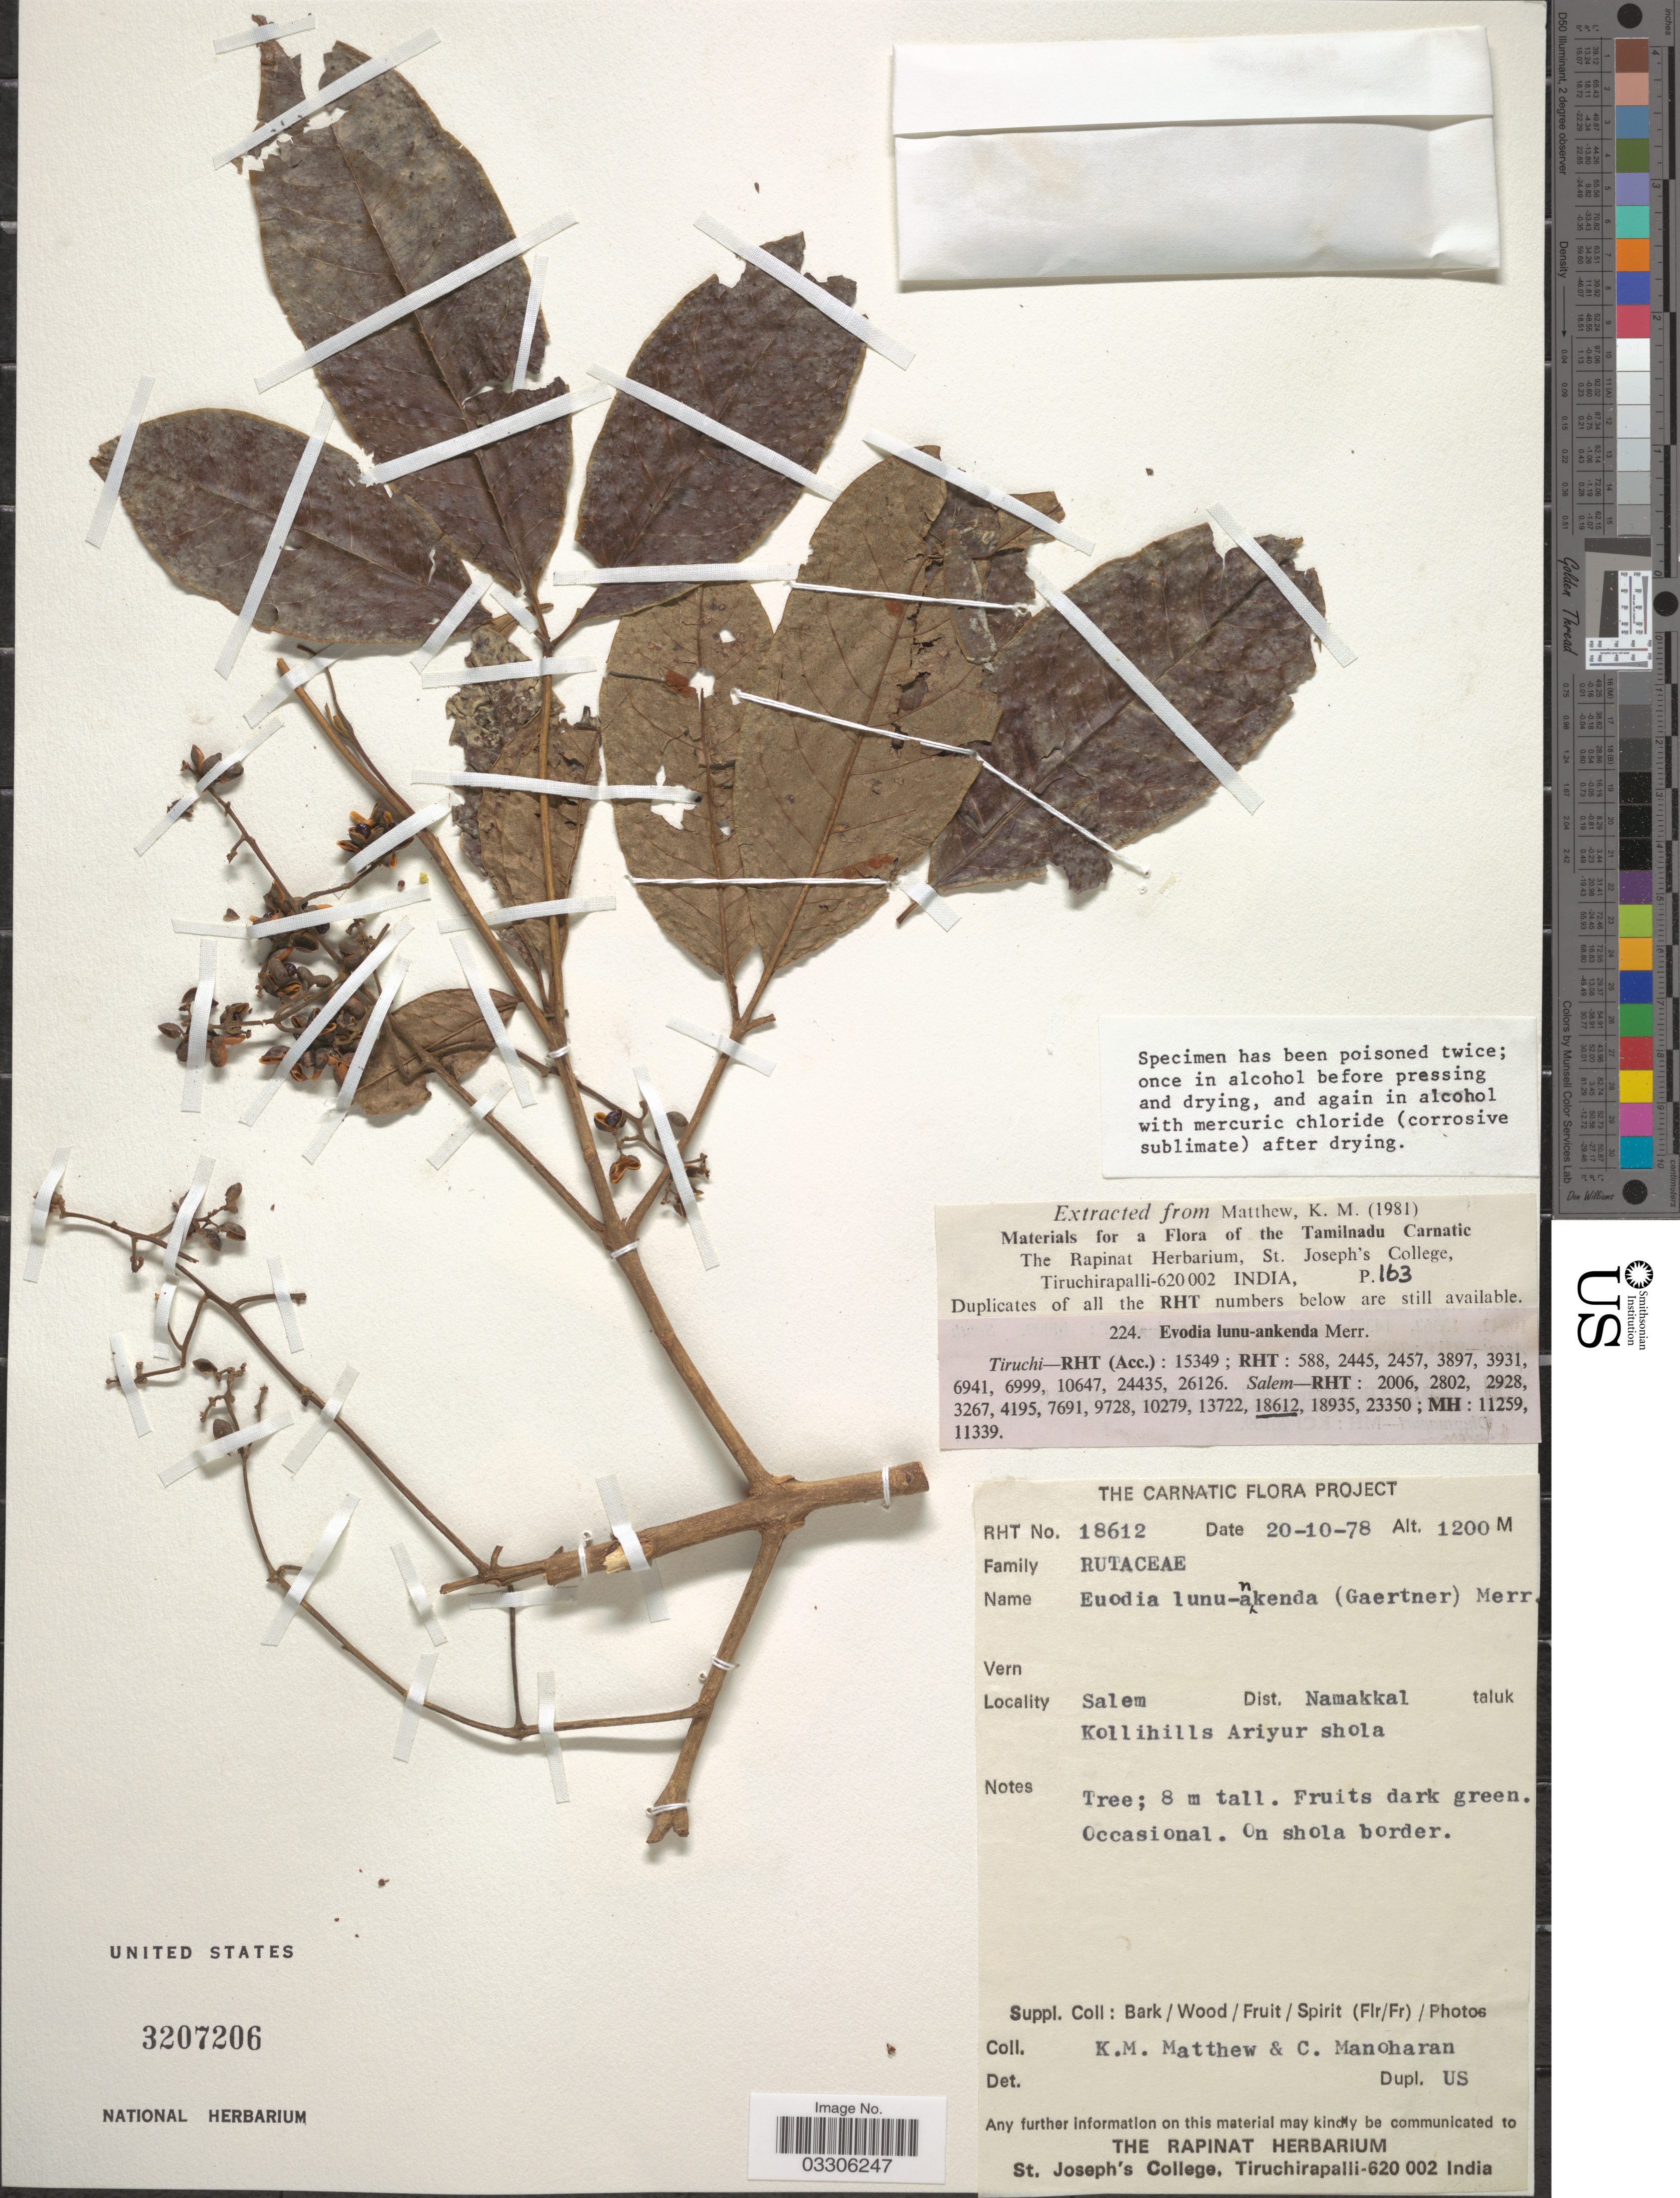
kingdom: Plantae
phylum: Tracheophyta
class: Magnoliopsida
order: Sapindales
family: Rutaceae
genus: Melicope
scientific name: Melicope lunu-ankenda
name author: (Gaertn.) T.G. Hartley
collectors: K. Mathewson & C. Manoharan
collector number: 18612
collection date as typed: Transcribed d/m/y: 20/10/78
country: India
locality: Salem. Dist. Namakkal. Kollihills Ariyur shola.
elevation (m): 1200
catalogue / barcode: US 3207206